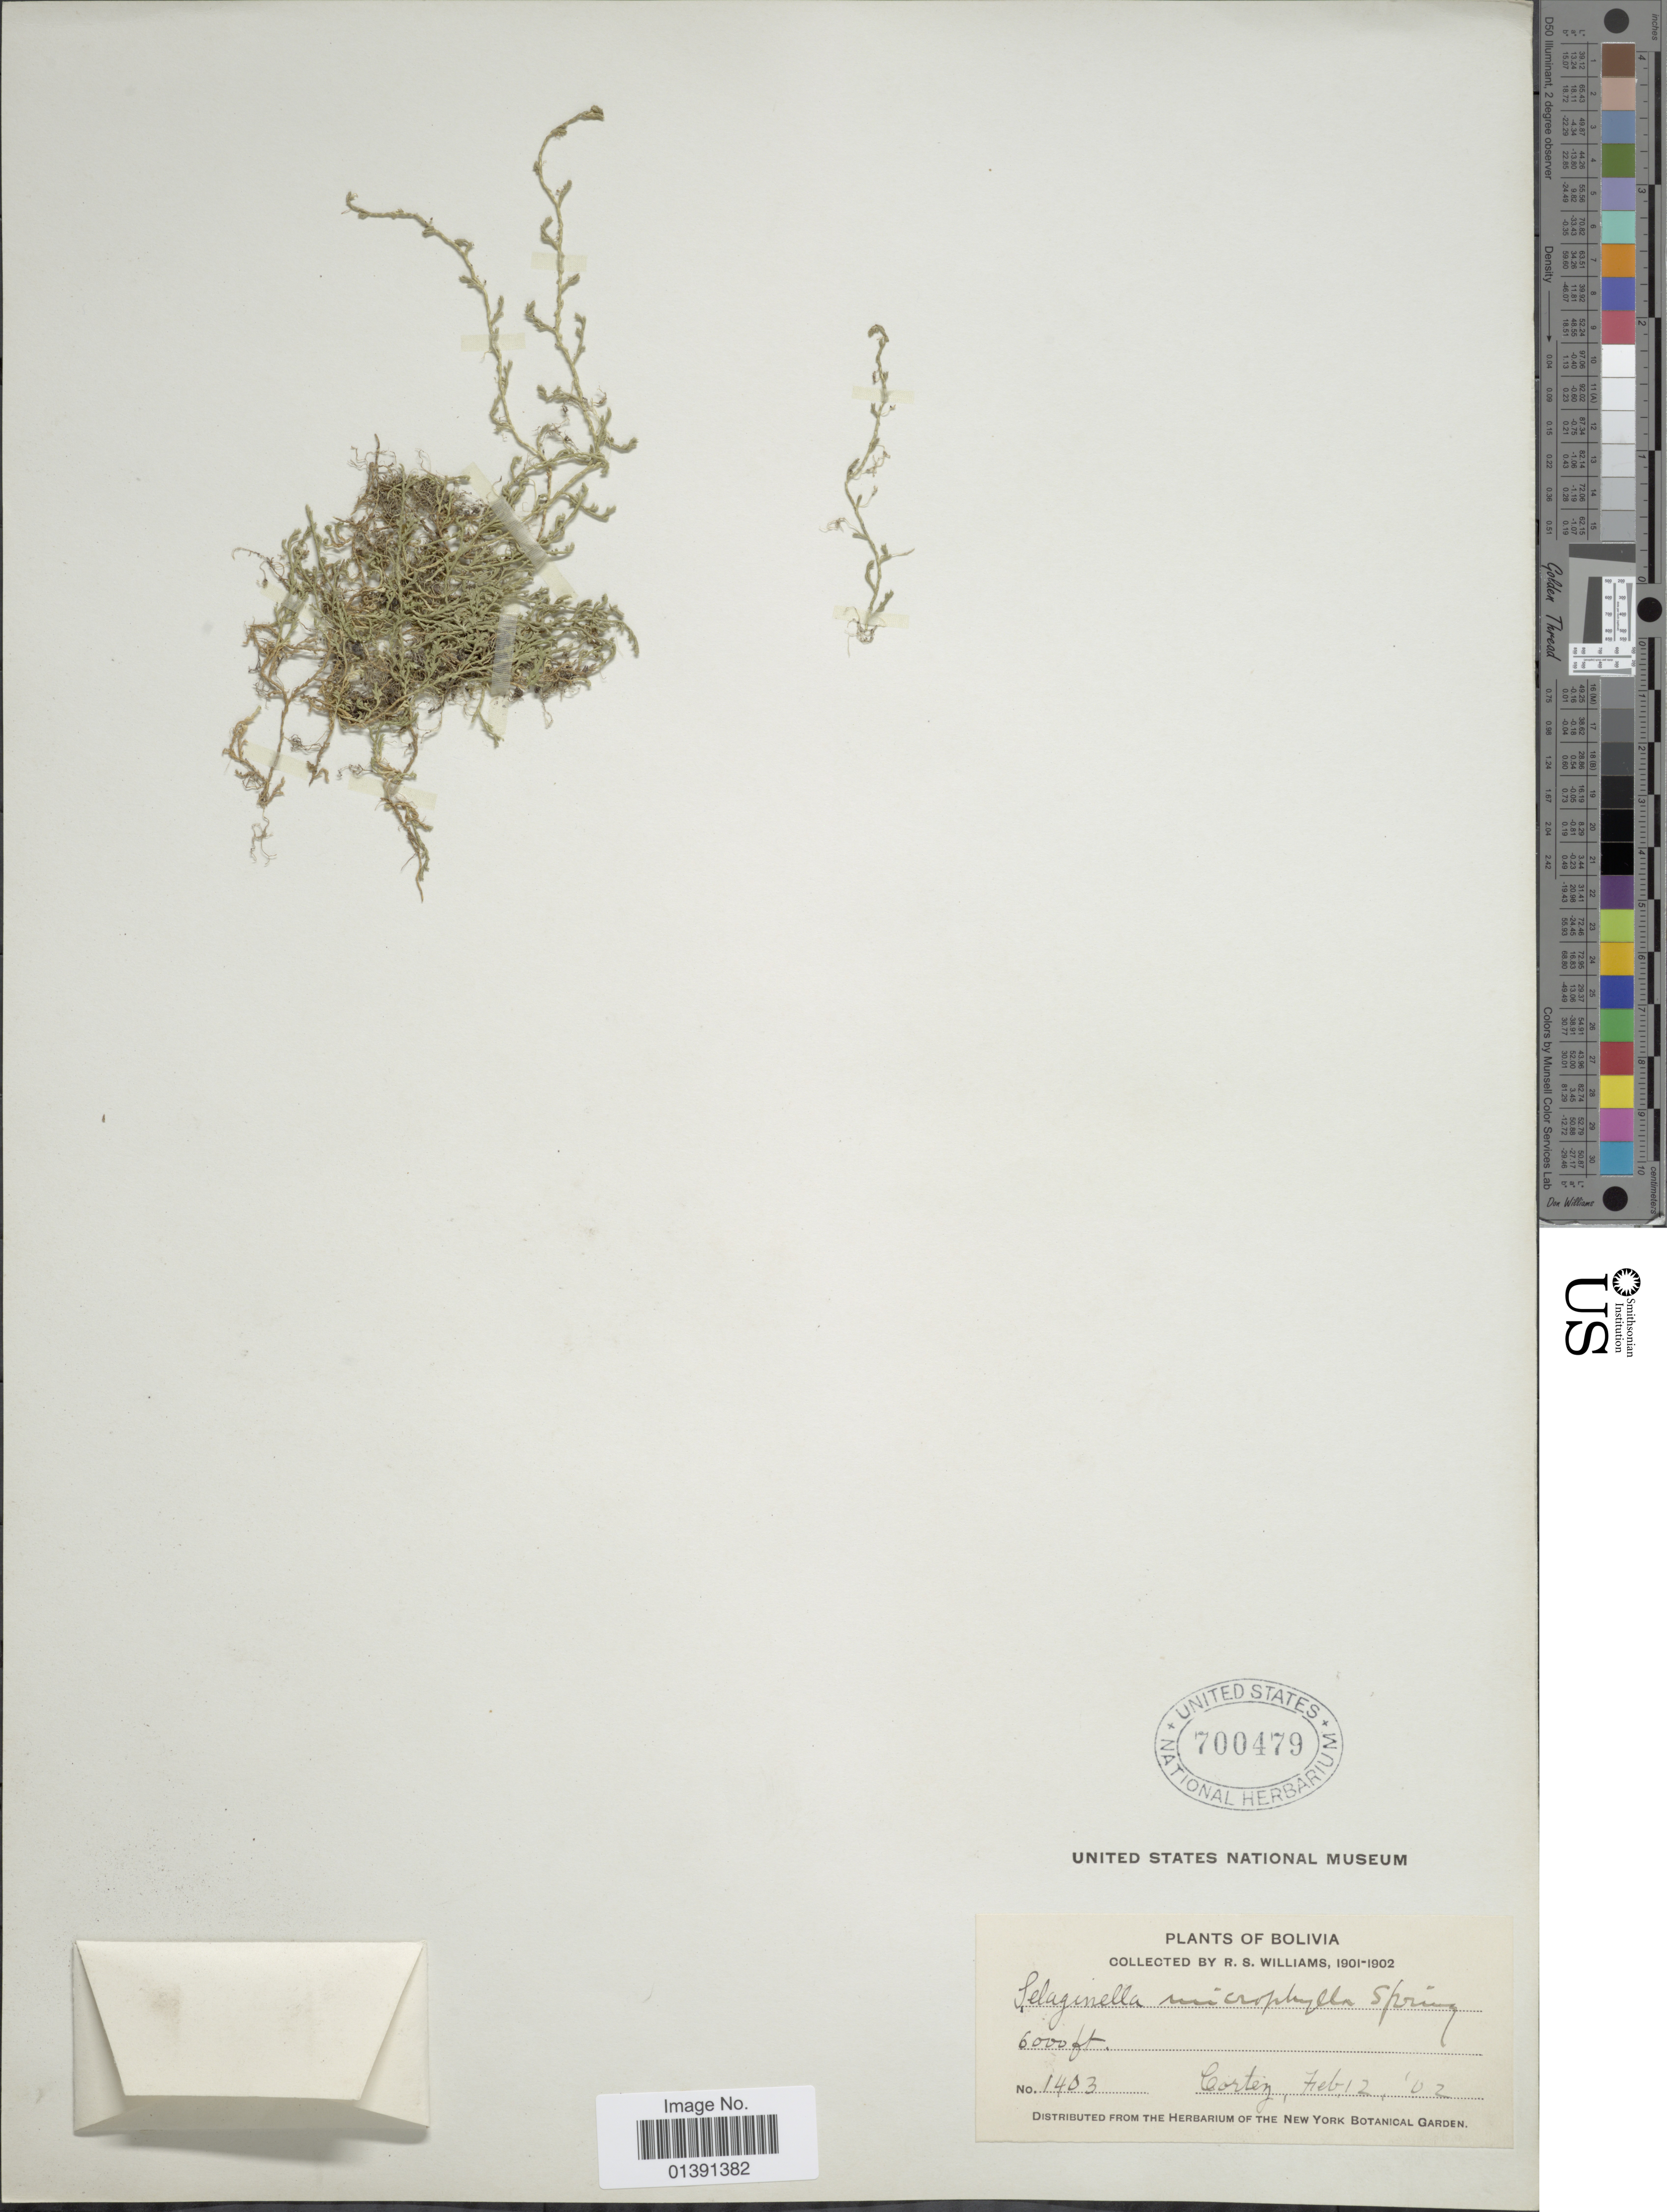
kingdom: Plantae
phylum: Tracheophyta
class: Lycopodiopsida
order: Selaginellales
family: Selaginellaceae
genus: Selaginella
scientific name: Selaginella microphylla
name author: (Kunth) Spring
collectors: R. S. Williams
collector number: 1403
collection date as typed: Feb. 12, '02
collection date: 1902-02-12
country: Bolivia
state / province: La Paz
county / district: Franz Tamayo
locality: Cortez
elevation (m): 1829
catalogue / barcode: US 700479